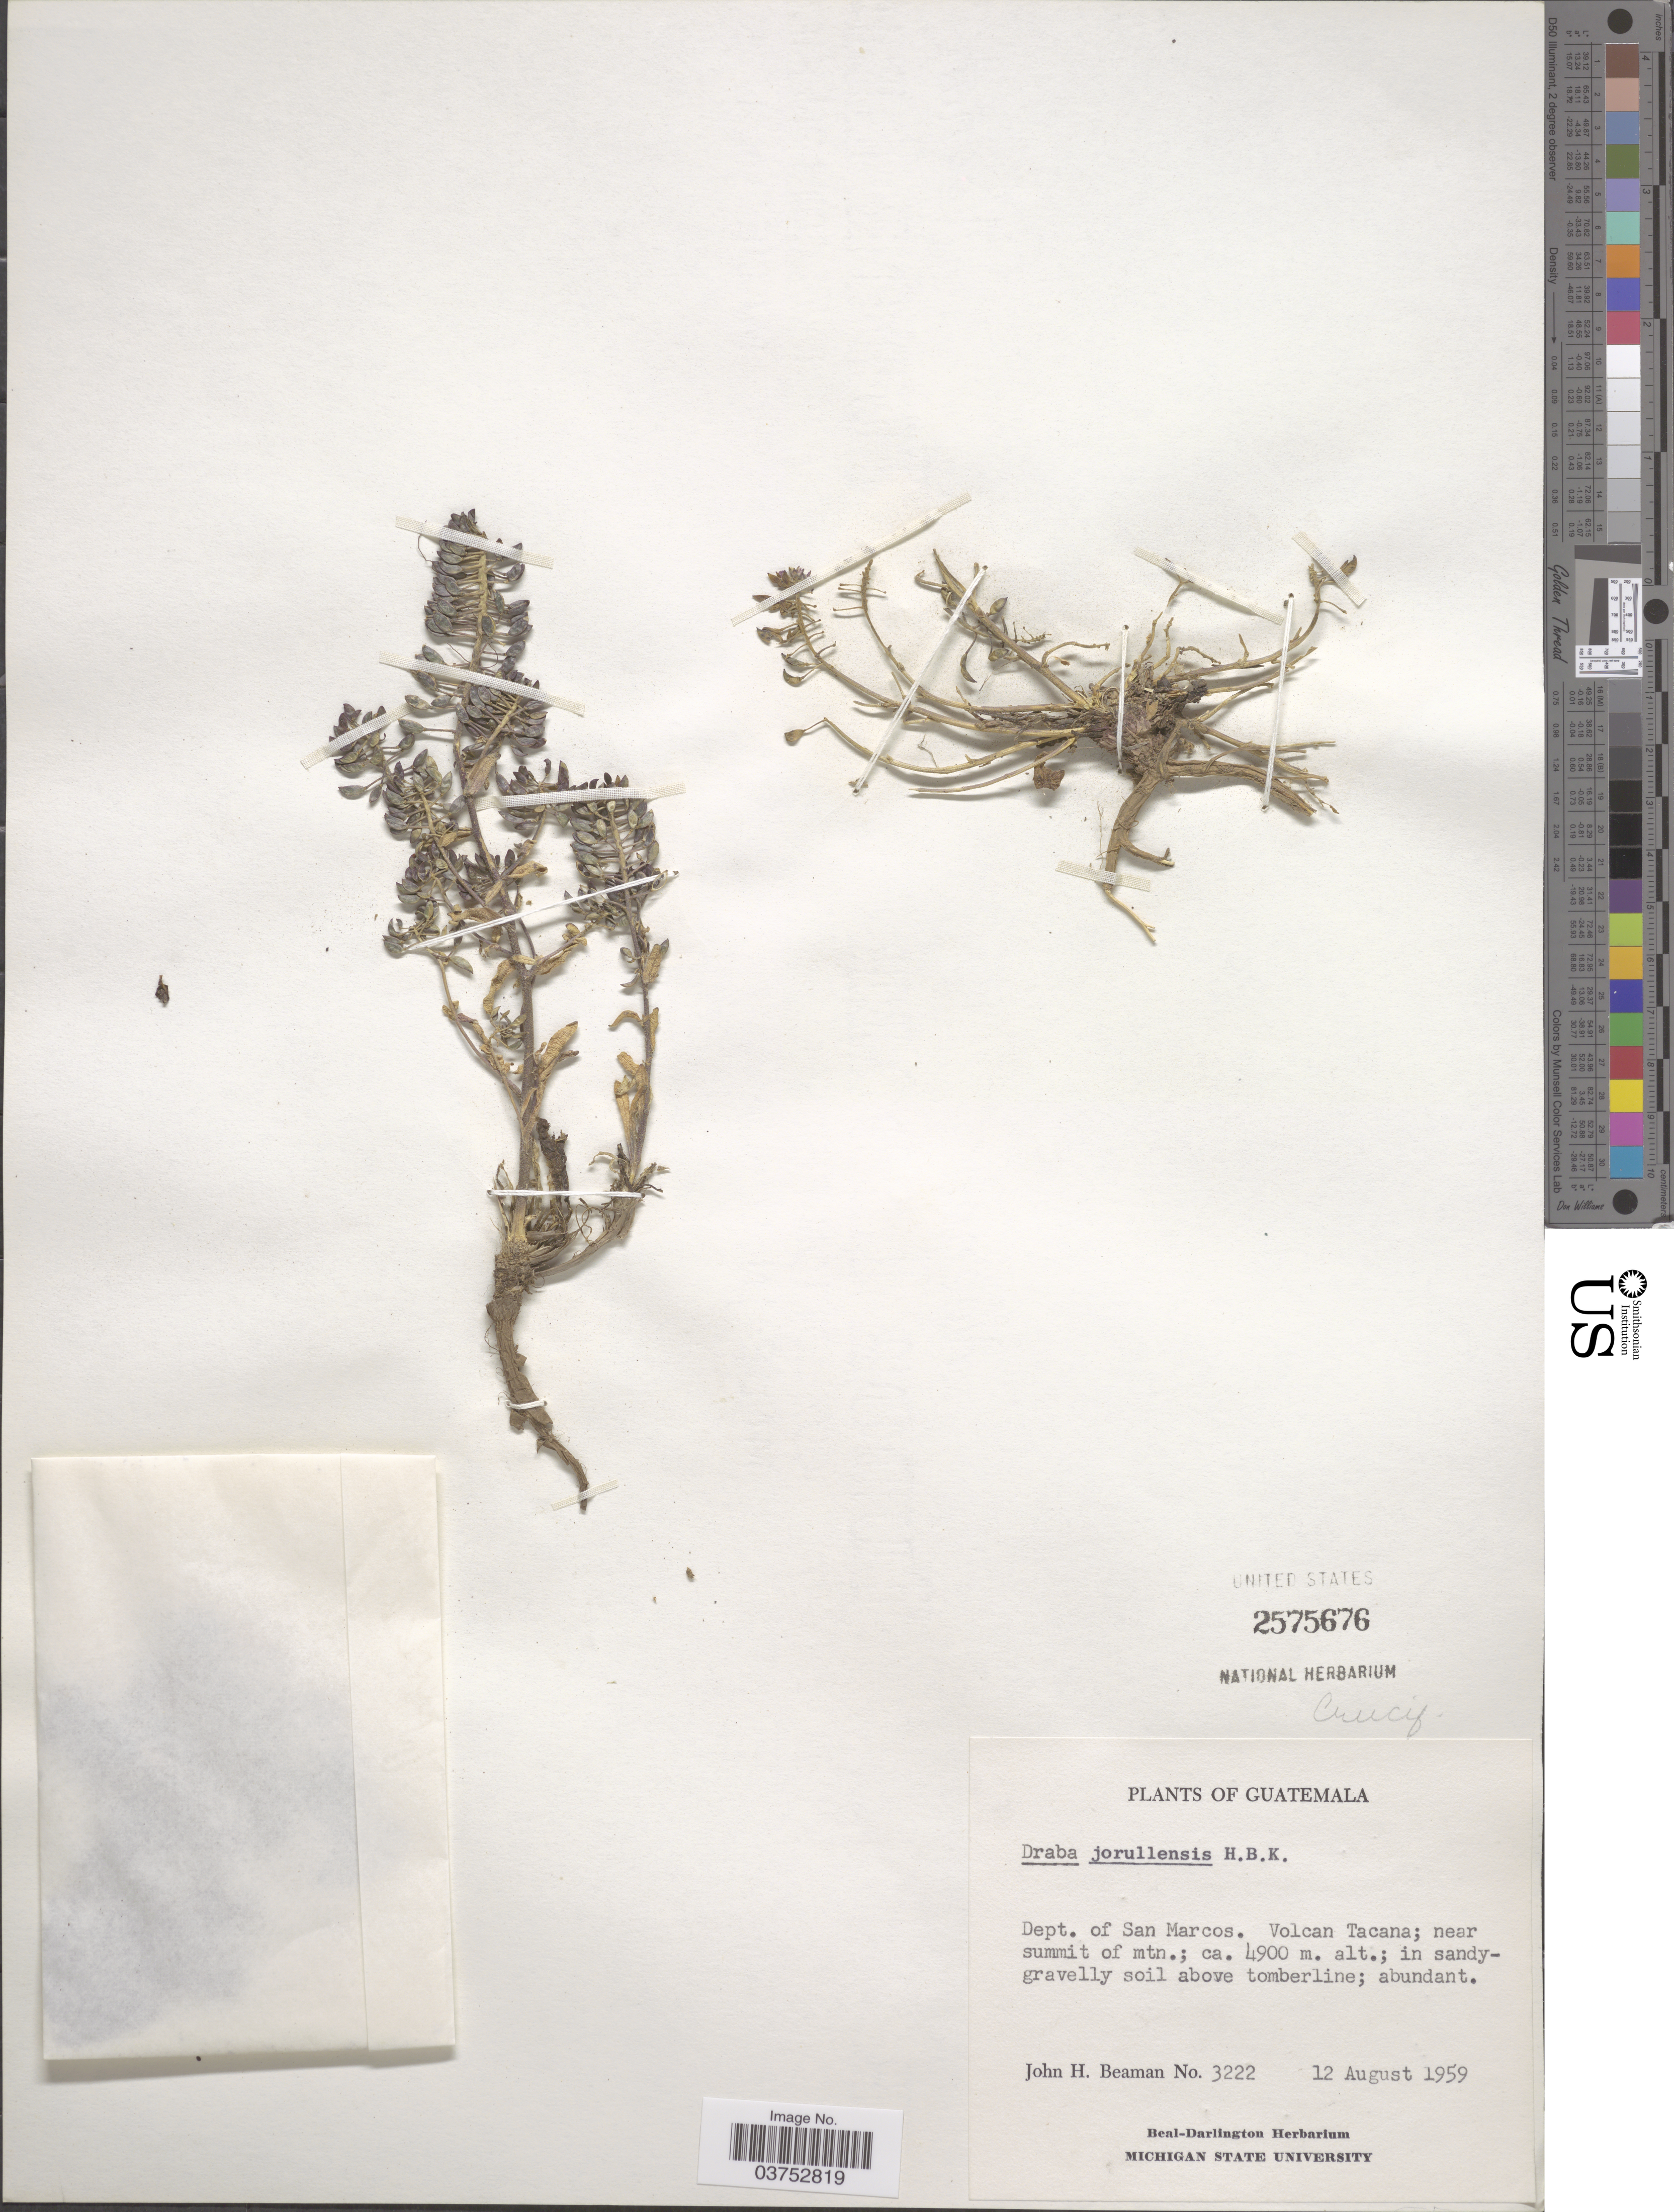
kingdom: Plantae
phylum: Tracheophyta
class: Magnoliopsida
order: Brassicales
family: Brassicaceae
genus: Draba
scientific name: Draba jorullensis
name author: Kunth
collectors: J. H. Beaman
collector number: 3222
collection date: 1959-08-12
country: Guatemala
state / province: San Marcos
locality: Dept. of San Marcos. Volcan Tacana; near summit of mtn; in sandy-gravelly soil above tomberline.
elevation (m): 4900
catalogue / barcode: US 2575676